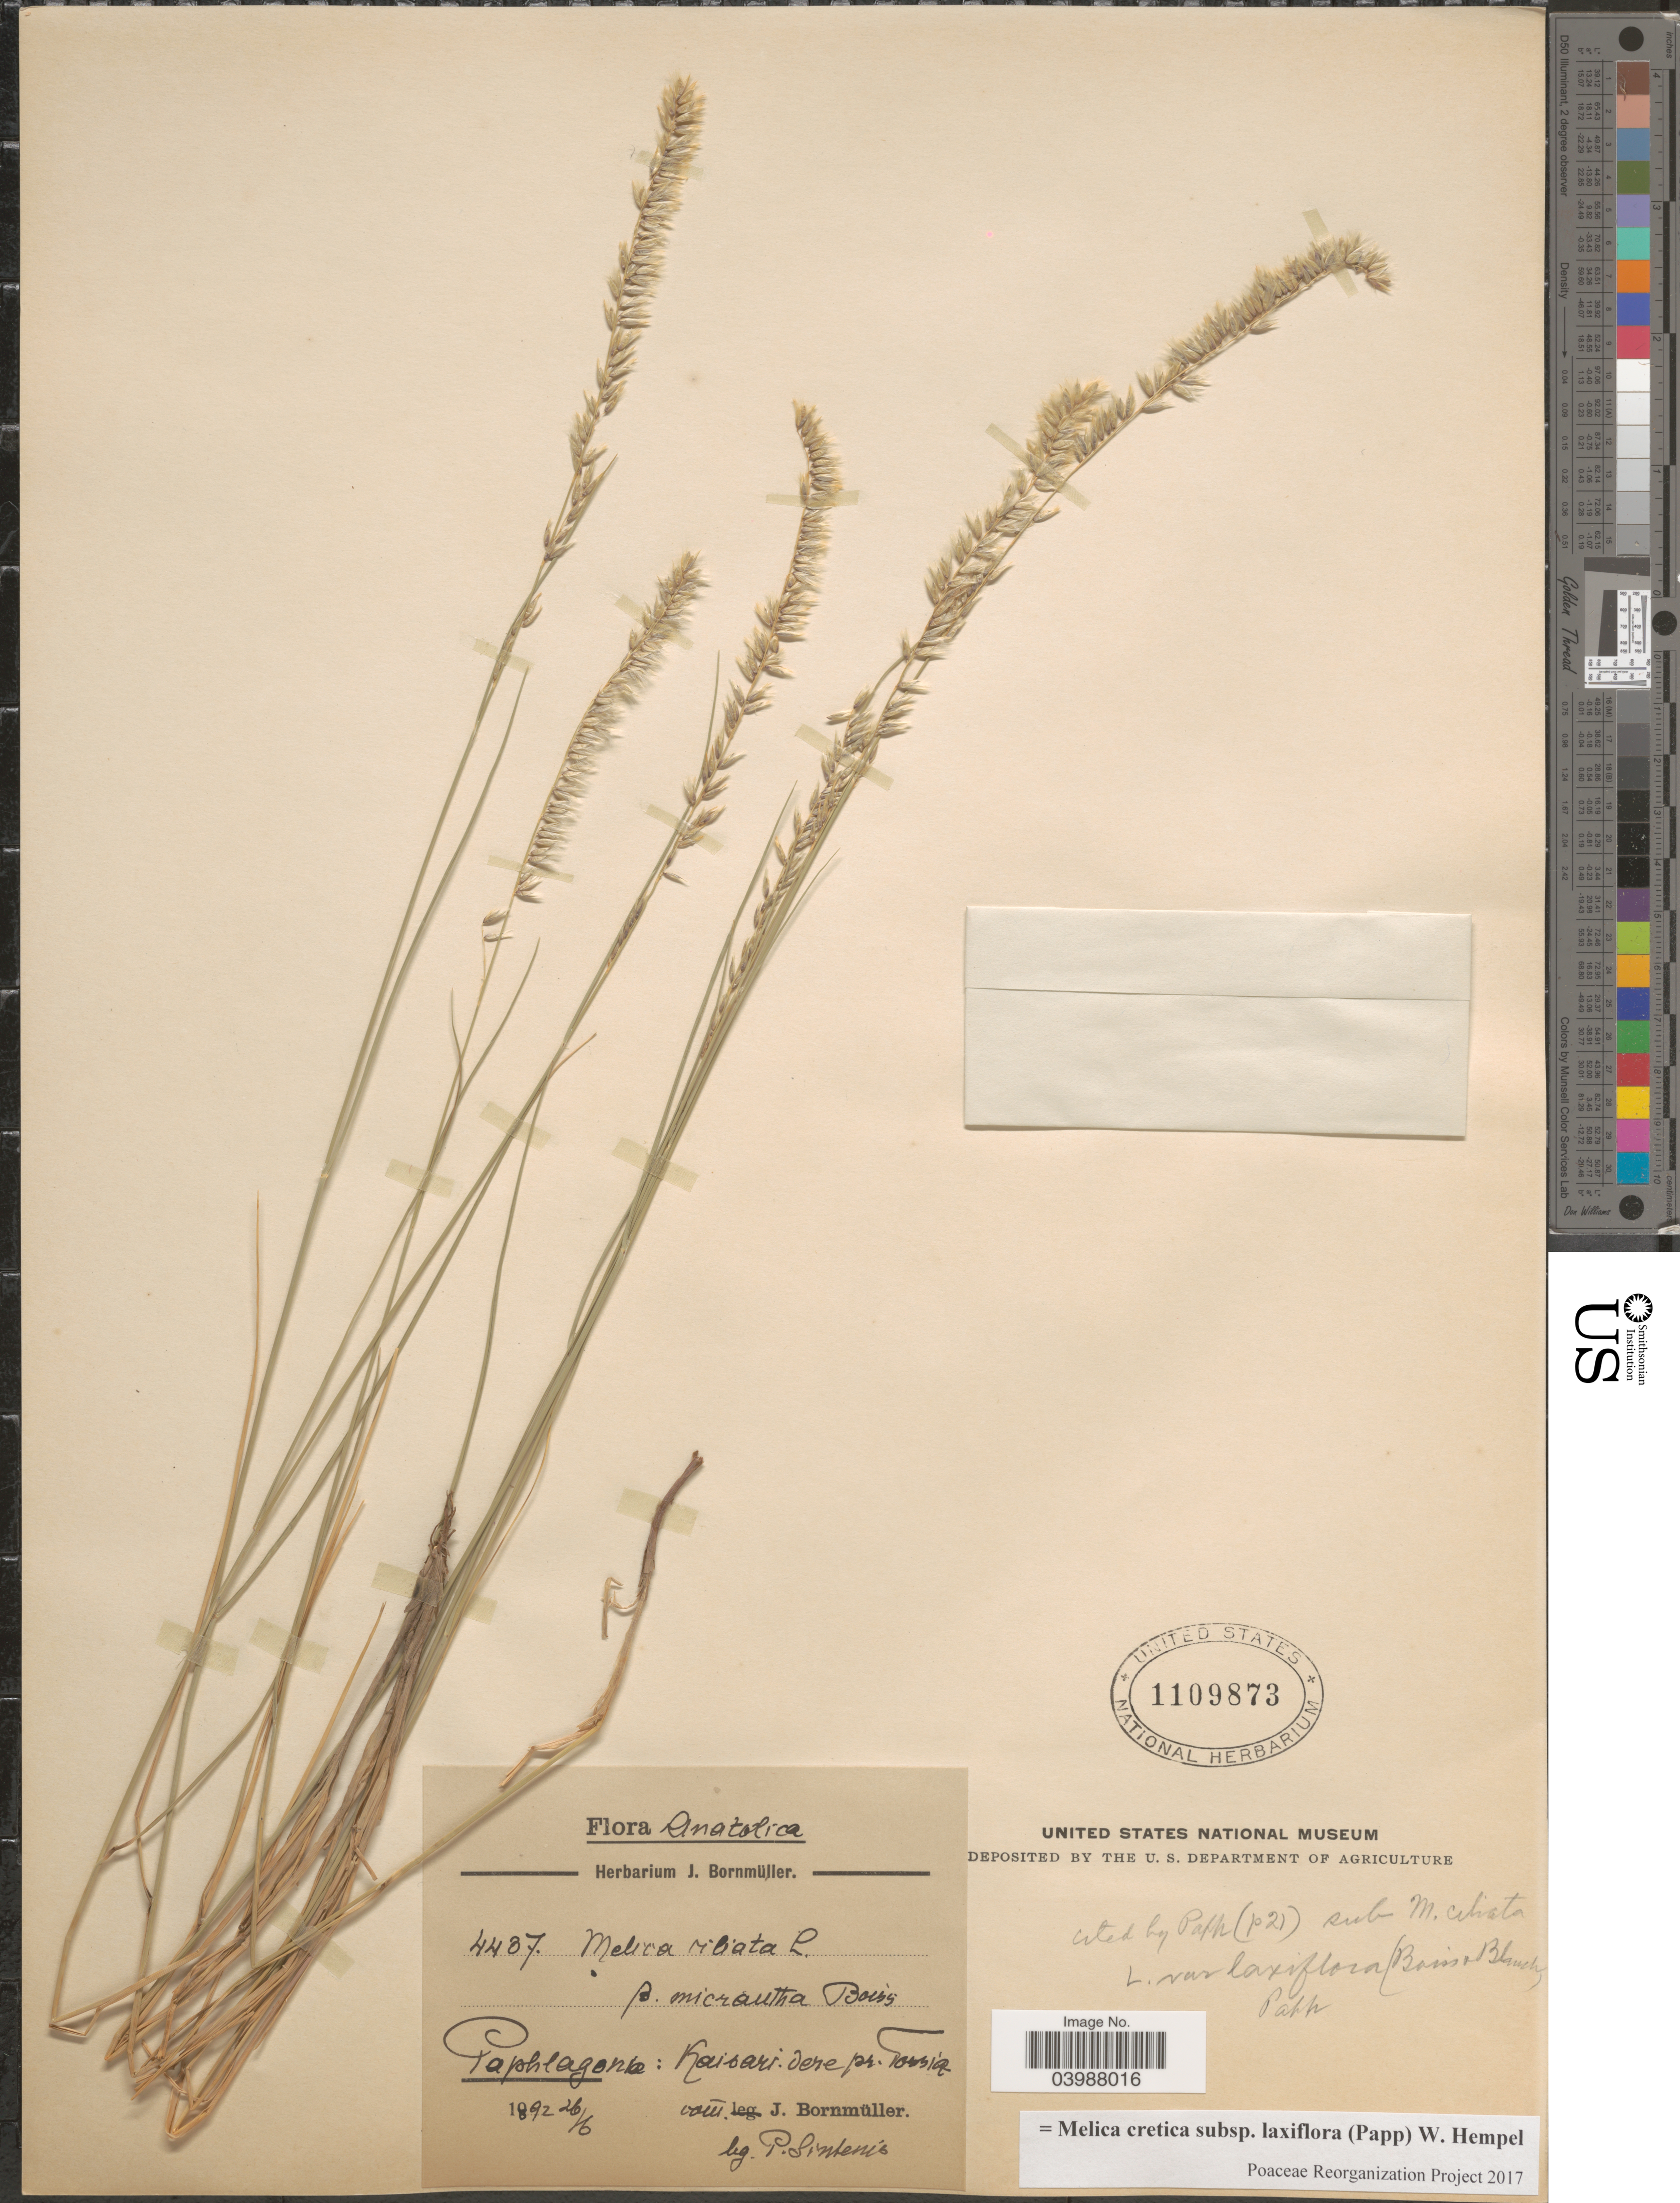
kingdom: Plantae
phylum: Tracheophyta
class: Liliopsida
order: Poales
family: Poaceae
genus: Melica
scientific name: Melica cretica subsp. laxiflora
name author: Boiss.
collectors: P. Sintenis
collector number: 4437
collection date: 1892-06-26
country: Turkey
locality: Anatolica. Paphlagonia: Kaisari. dere pr. Torsia. [interpreted]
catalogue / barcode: US 1109873